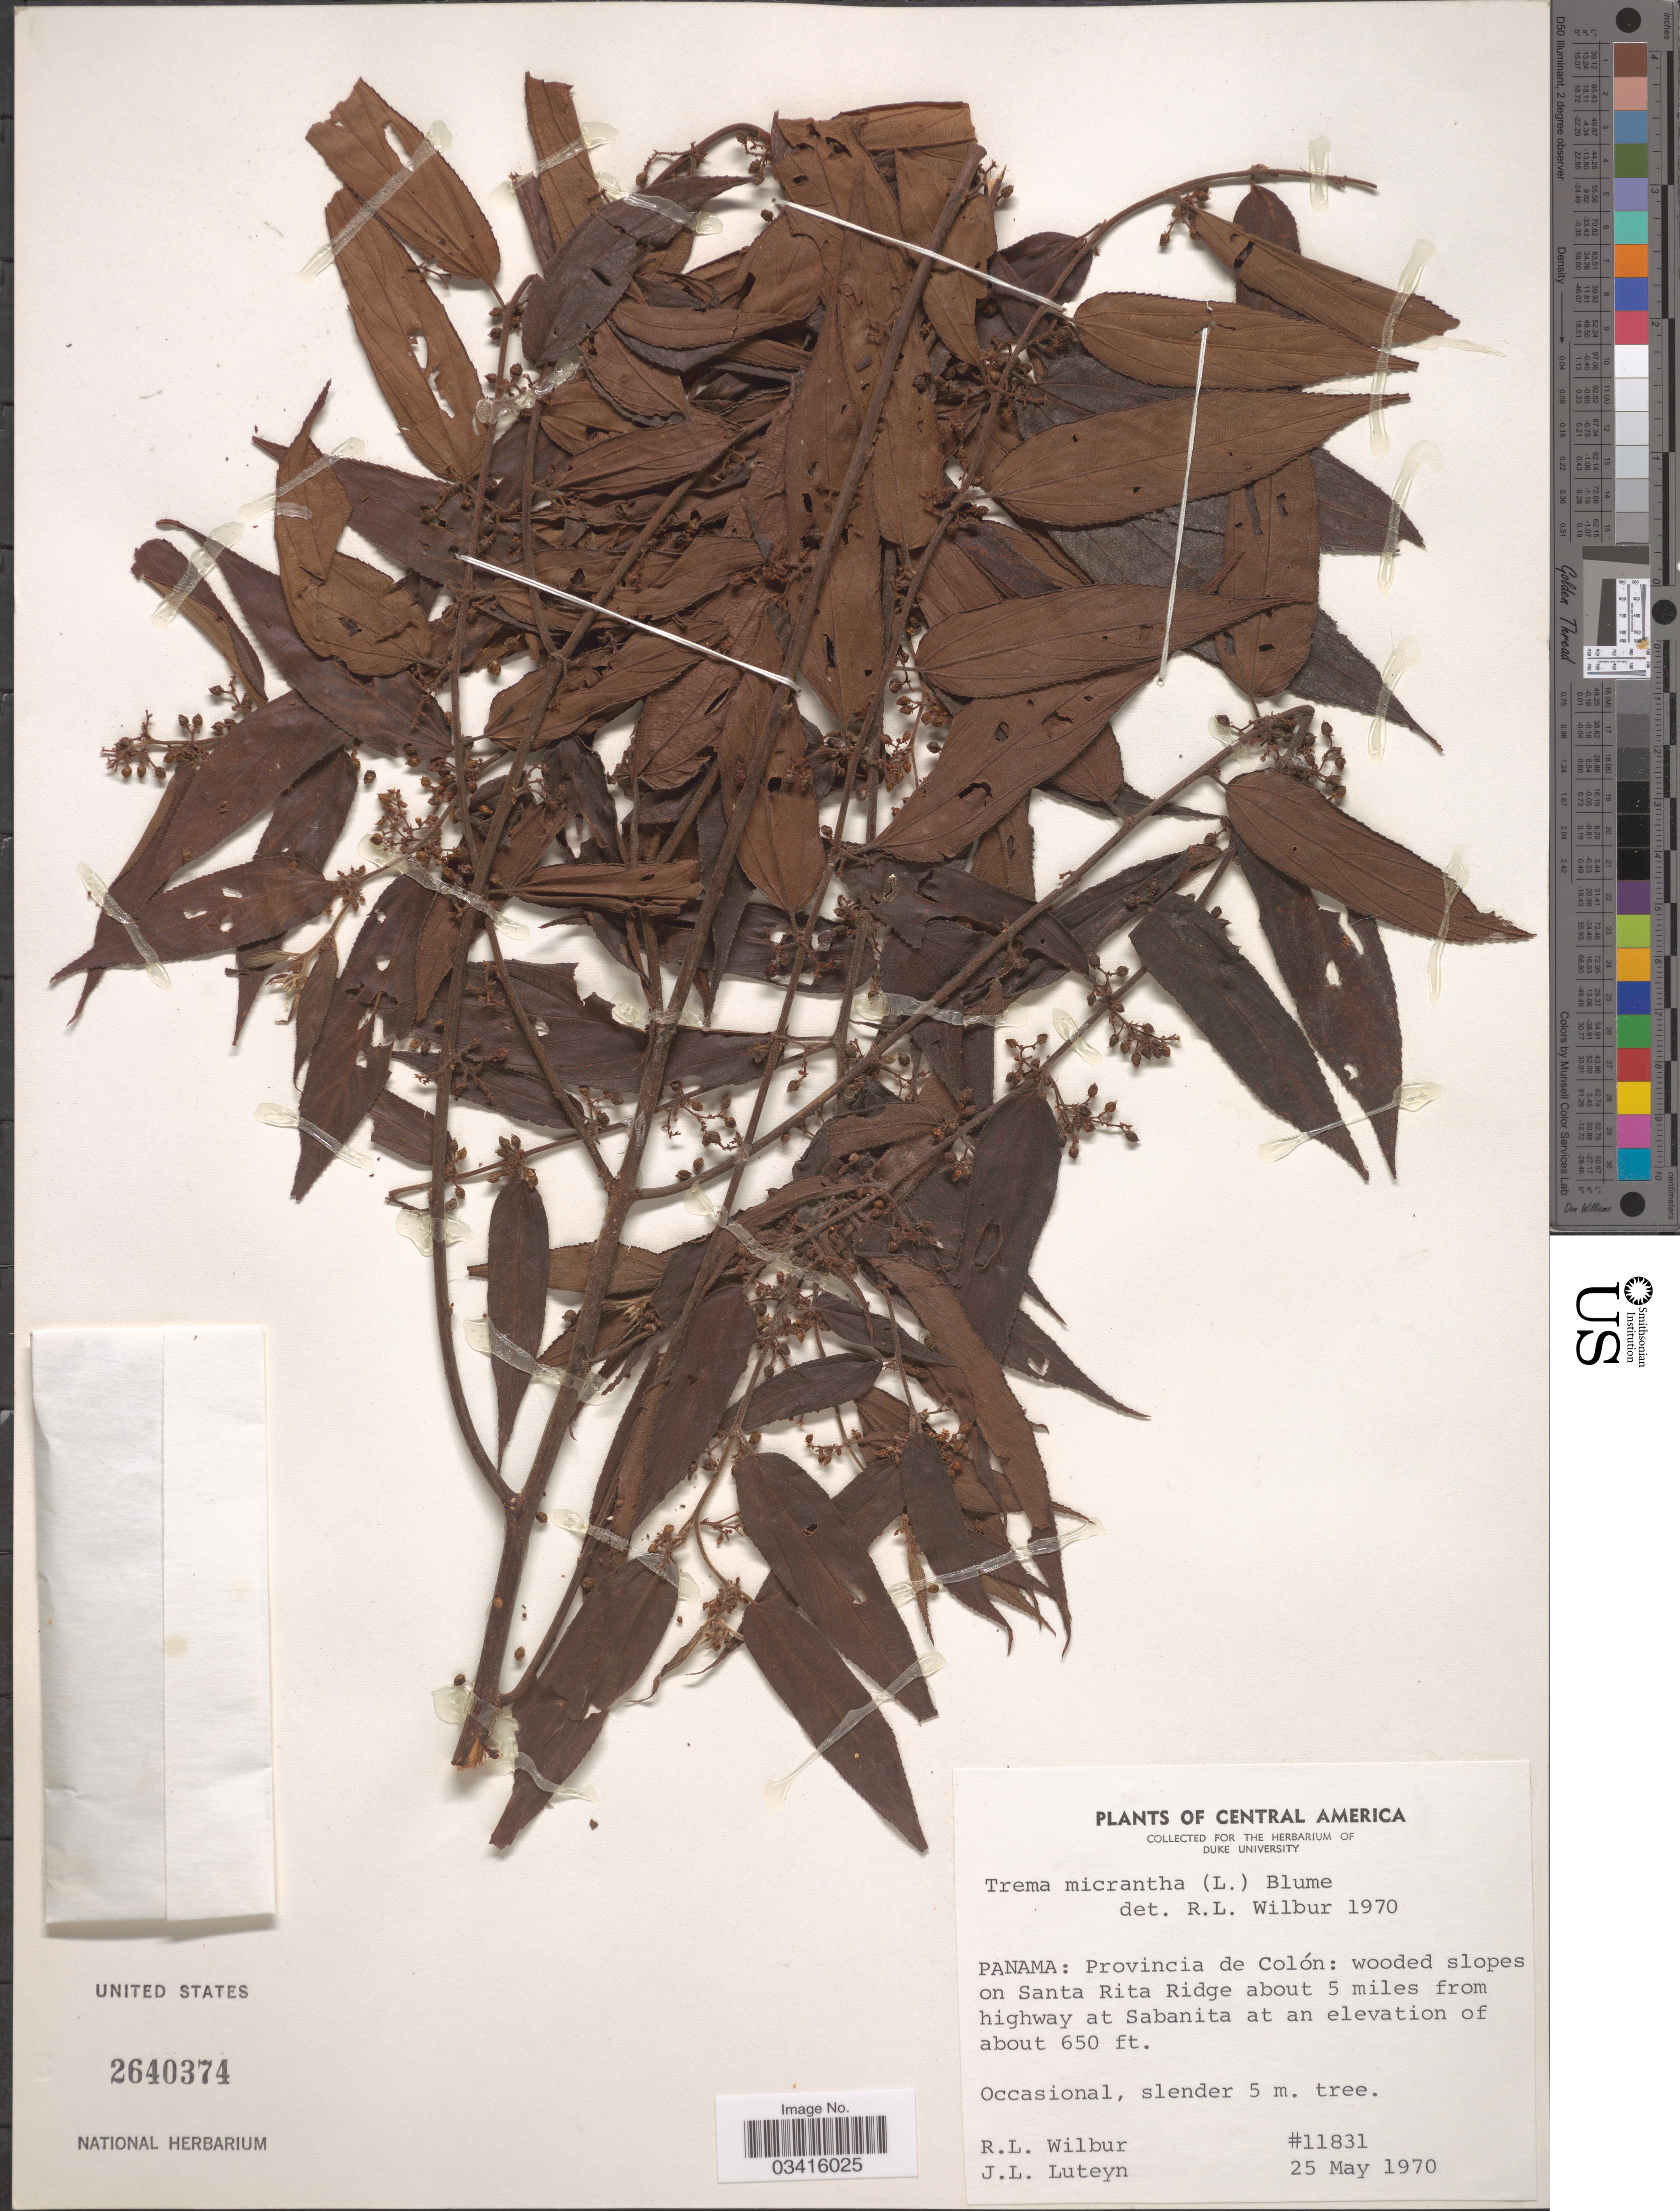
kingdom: Plantae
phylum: Tracheophyta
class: Magnoliopsida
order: Rosales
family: Cannabaceae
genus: Trema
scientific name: Trema micranthum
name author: (L.) Blume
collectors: R. L. Wilbur & J. Luteyn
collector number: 11831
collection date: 1970-05-25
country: Panama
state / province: Colón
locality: Wooded slopes on Santa Rita Ridge about 5 miles from highway at Sabanita.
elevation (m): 198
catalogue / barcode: US 2640374